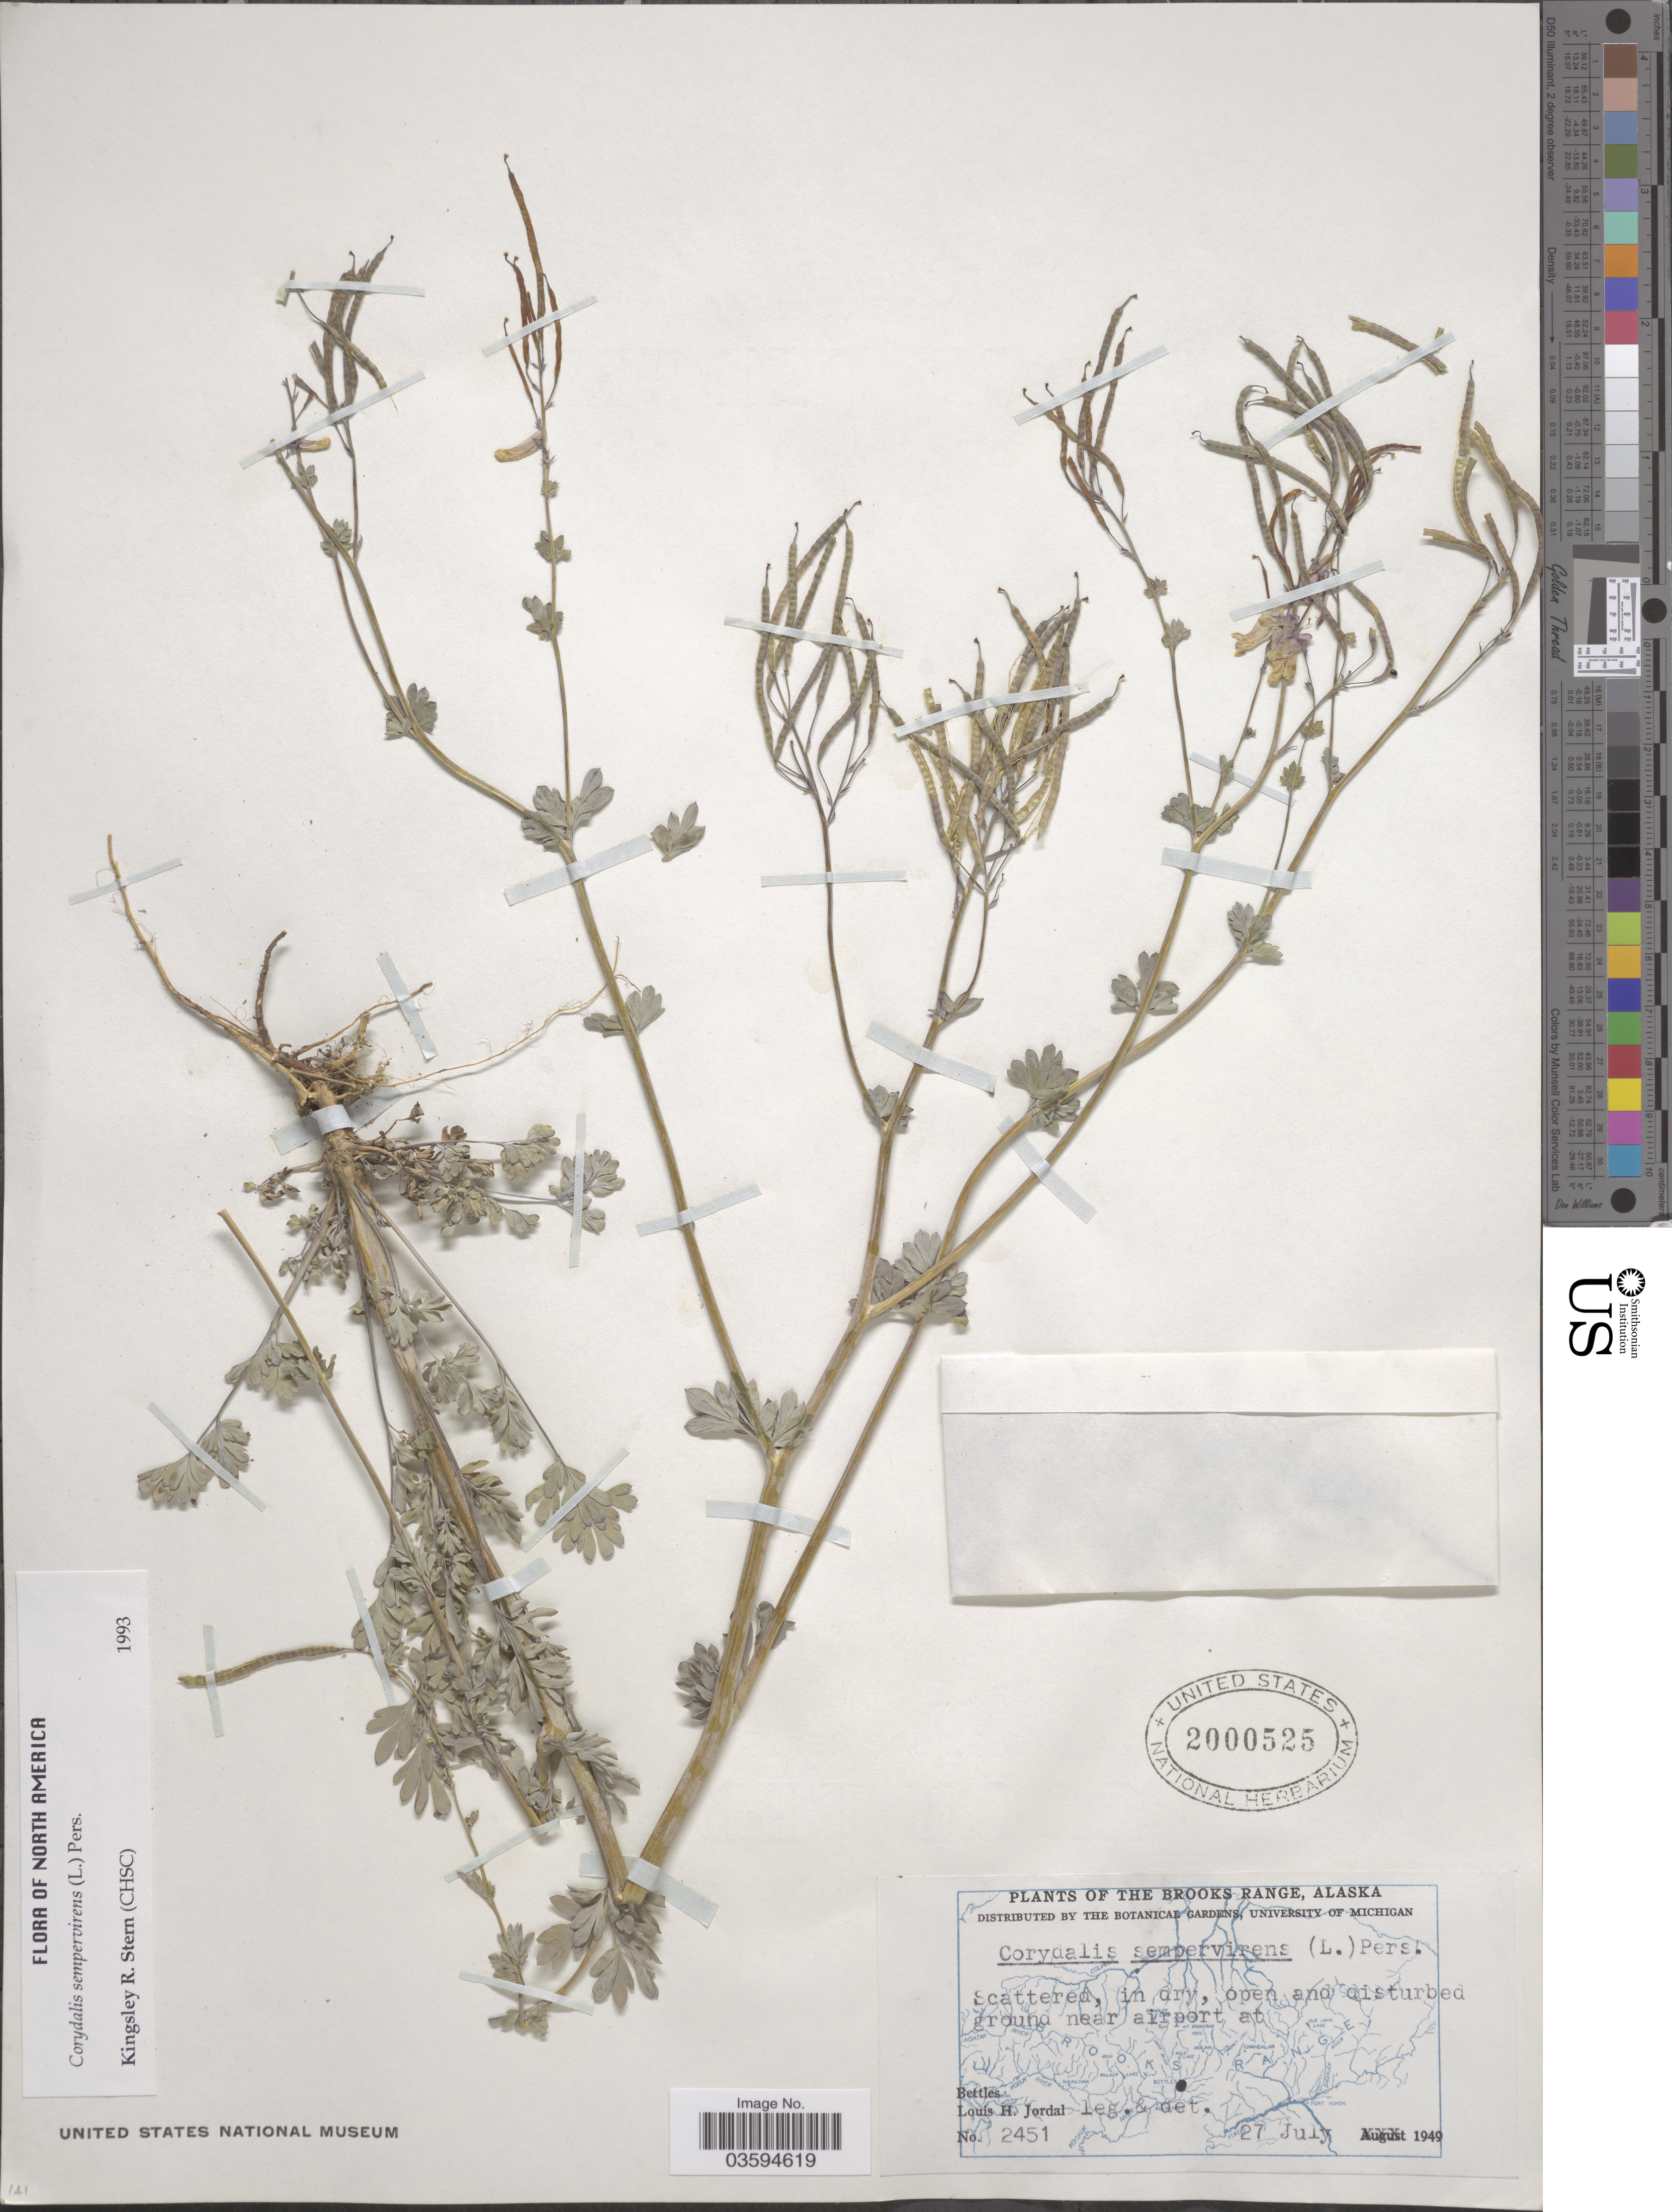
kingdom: Plantae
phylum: Tracheophyta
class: Magnoliopsida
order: Ranunculales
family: Papaveraceae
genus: Capnoides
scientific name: Capnoides sempervirens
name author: (L.) Borkh.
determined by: Strong, M. T., (US), Smithsonian Institution - National Museum of Natural History (UNITED STATES)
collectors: L. Jordal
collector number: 2451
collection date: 1949-07-27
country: United States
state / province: Alaska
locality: The Brooks Range. Scattered, in dry, open and disturbed ground near airport at Bettles.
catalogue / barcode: US 2000525